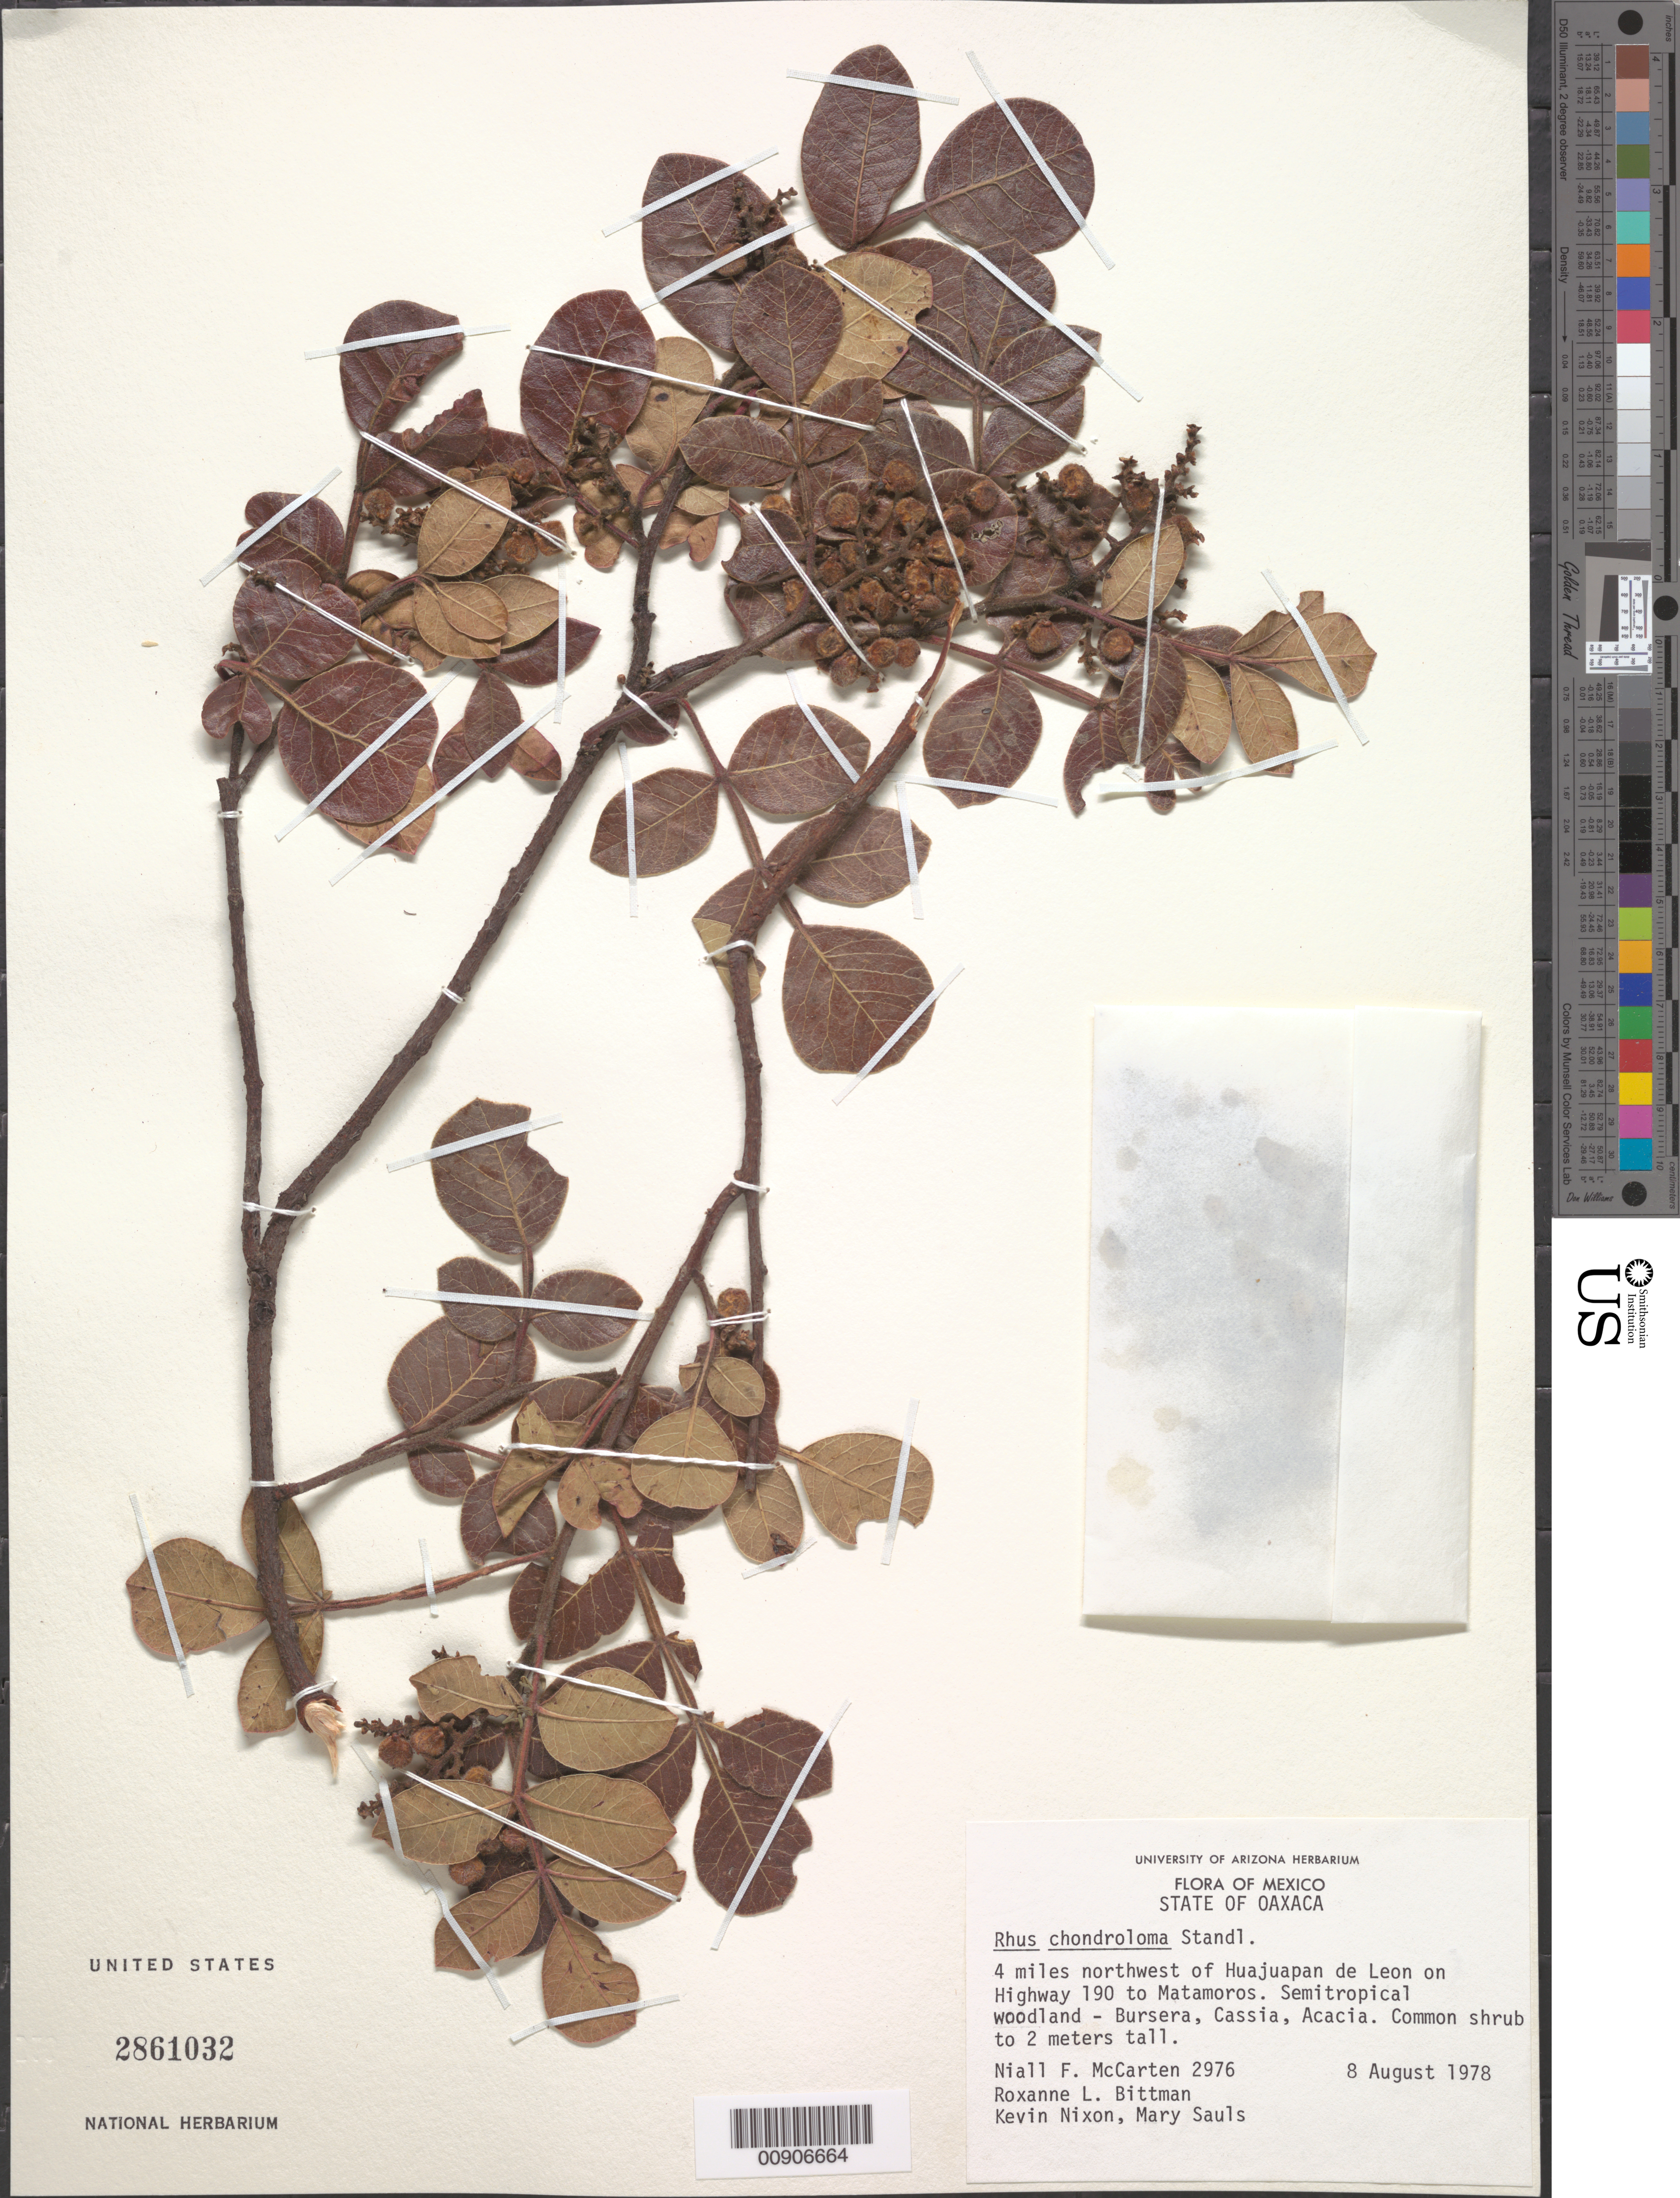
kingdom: Plantae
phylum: Tracheophyta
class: Magnoliopsida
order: Sapindales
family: Anacardiaceae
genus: Rhus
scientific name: Rhus chondroloma subsp. huajuapanensis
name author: D.A. Young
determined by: Mitchell, John D.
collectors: N. McCarten, R. Bittman, K. C. Nixon & M. Sauls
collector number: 2976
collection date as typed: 08 Aug 1978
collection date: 1978-08-08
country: Mexico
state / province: Oaxaca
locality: Oaxaca: 4 miles northwest of Huajuapan de León on Highway 190 to Matamoros.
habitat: Semitropical woodland - Bursera, Cassia, Acacia.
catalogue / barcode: US 2861032